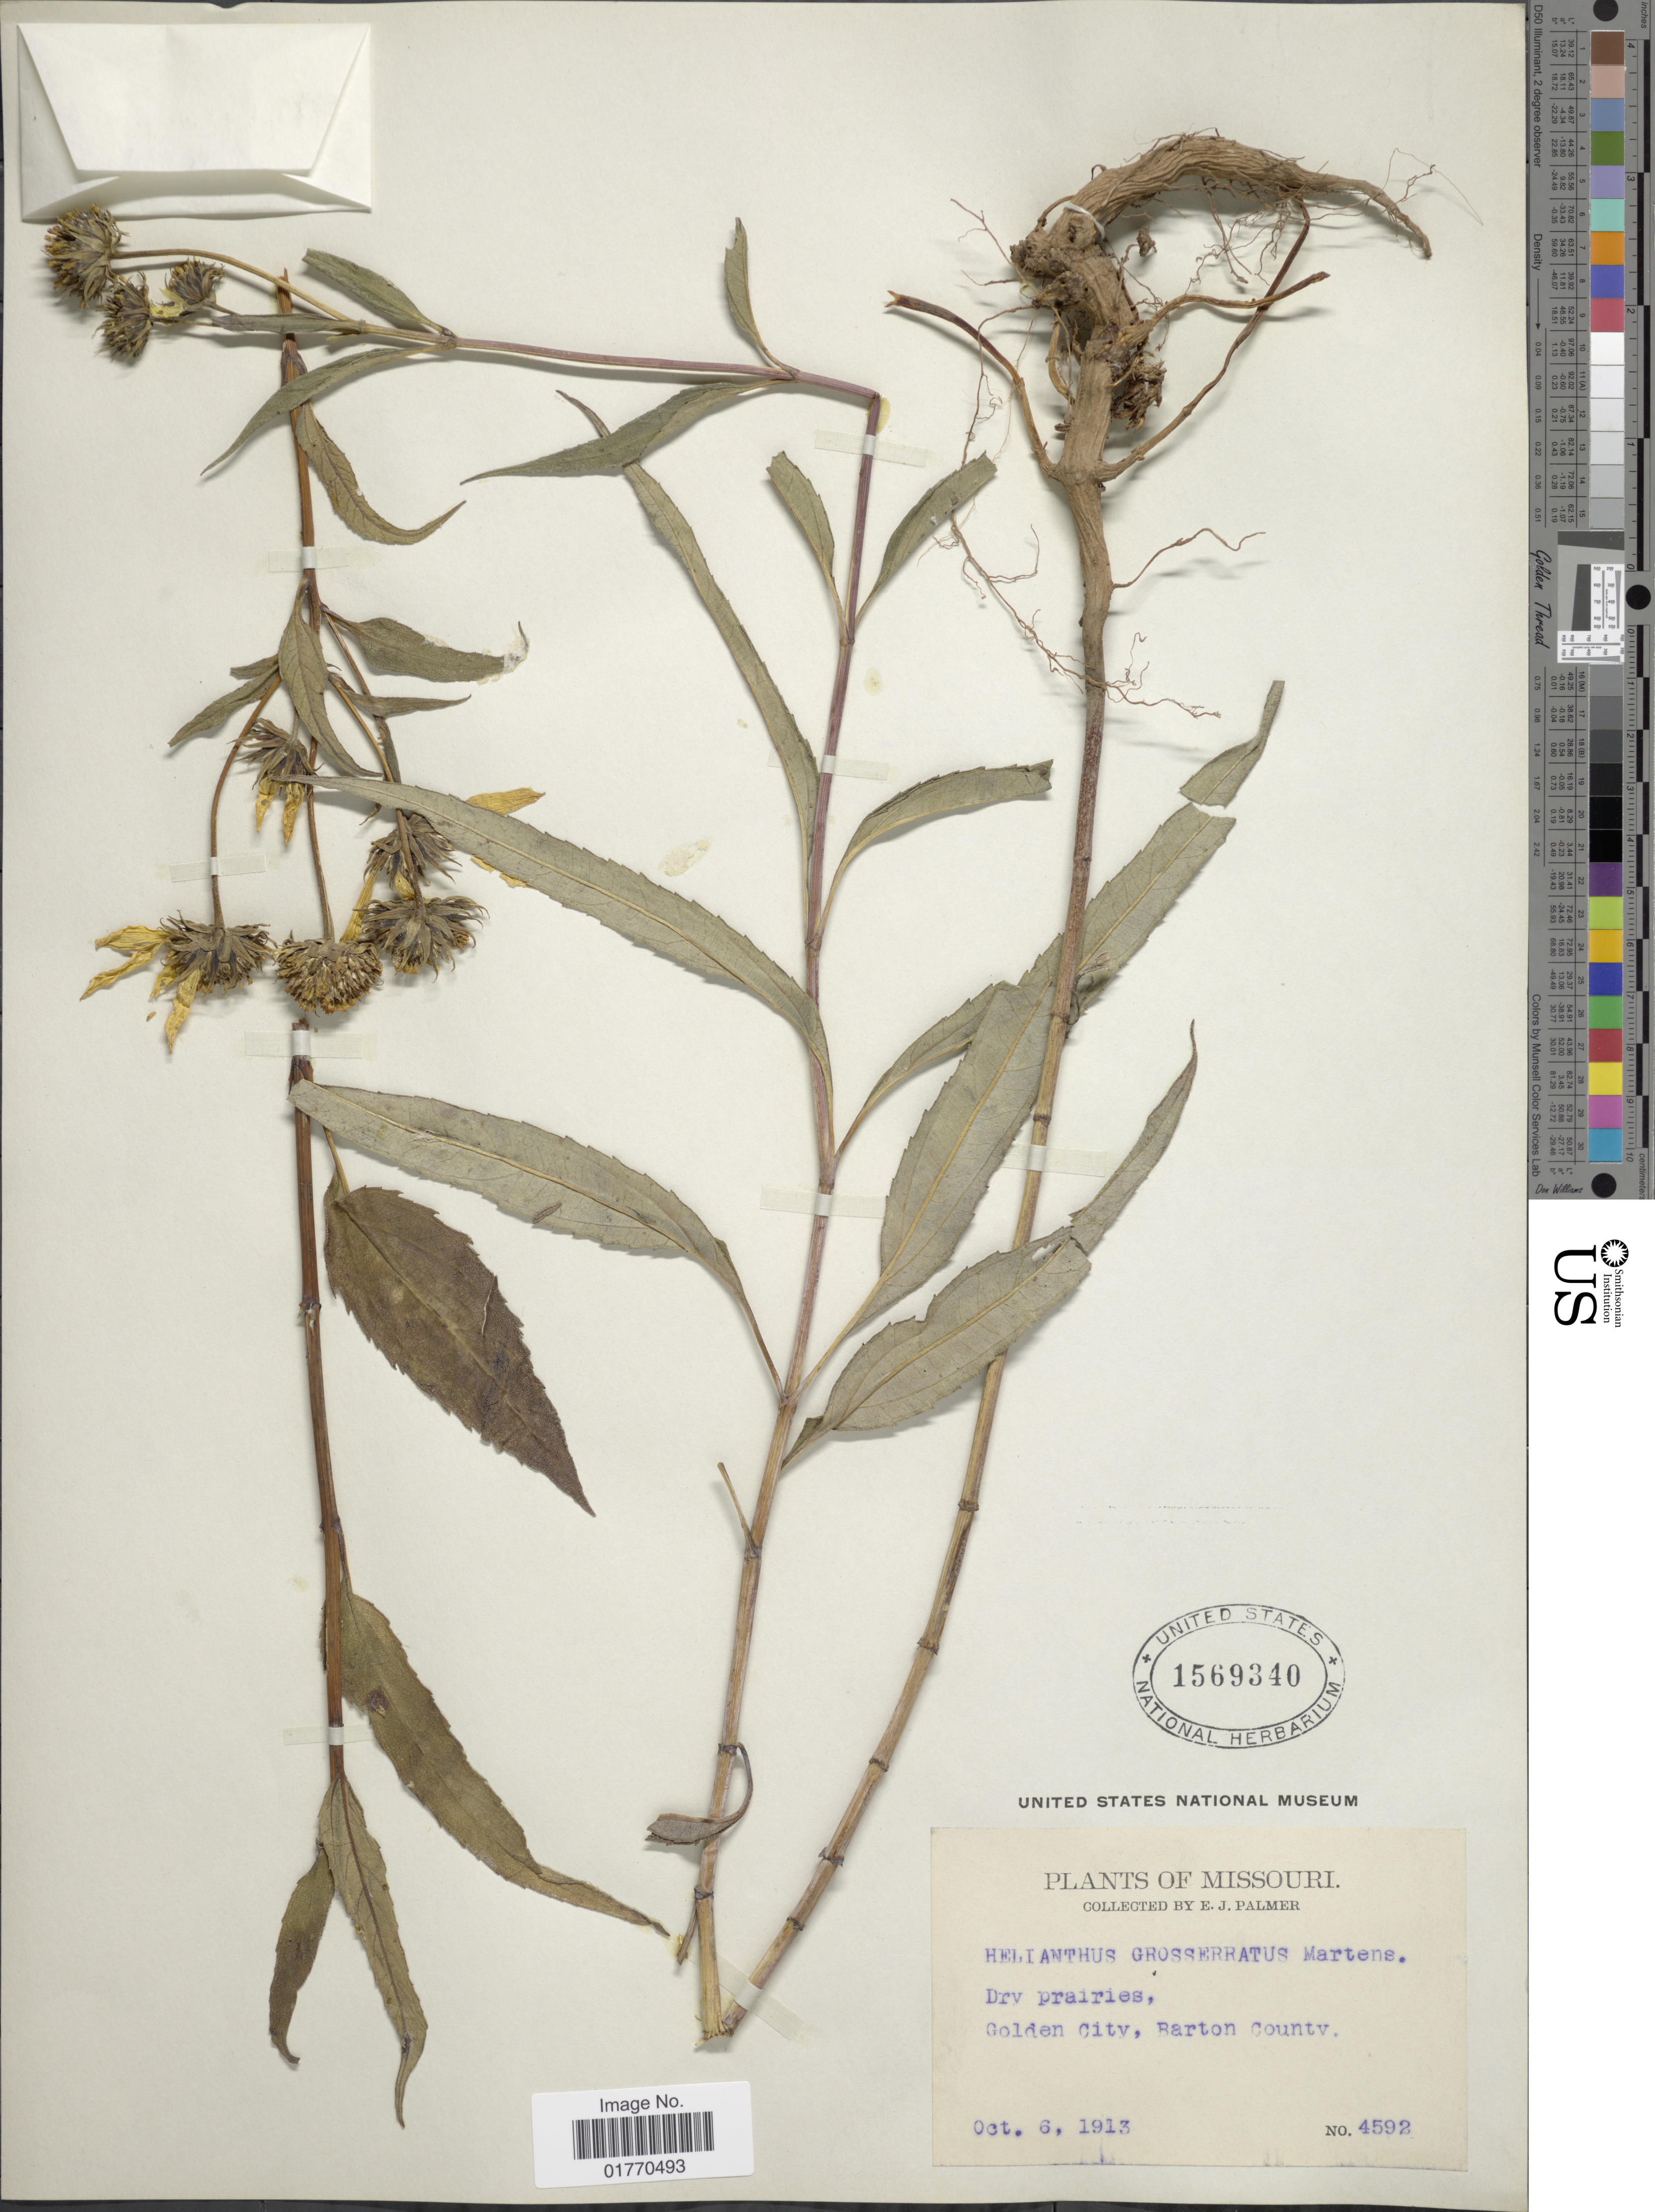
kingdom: Plantae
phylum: Tracheophyta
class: Magnoliopsida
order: Asterales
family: Asteraceae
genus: Helianthus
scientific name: Helianthus grosseserratus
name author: M. Martens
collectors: E. J. Palmer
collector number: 4592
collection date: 1913-10-06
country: United States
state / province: Missouri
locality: Golden City, Barton County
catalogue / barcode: US 1569340